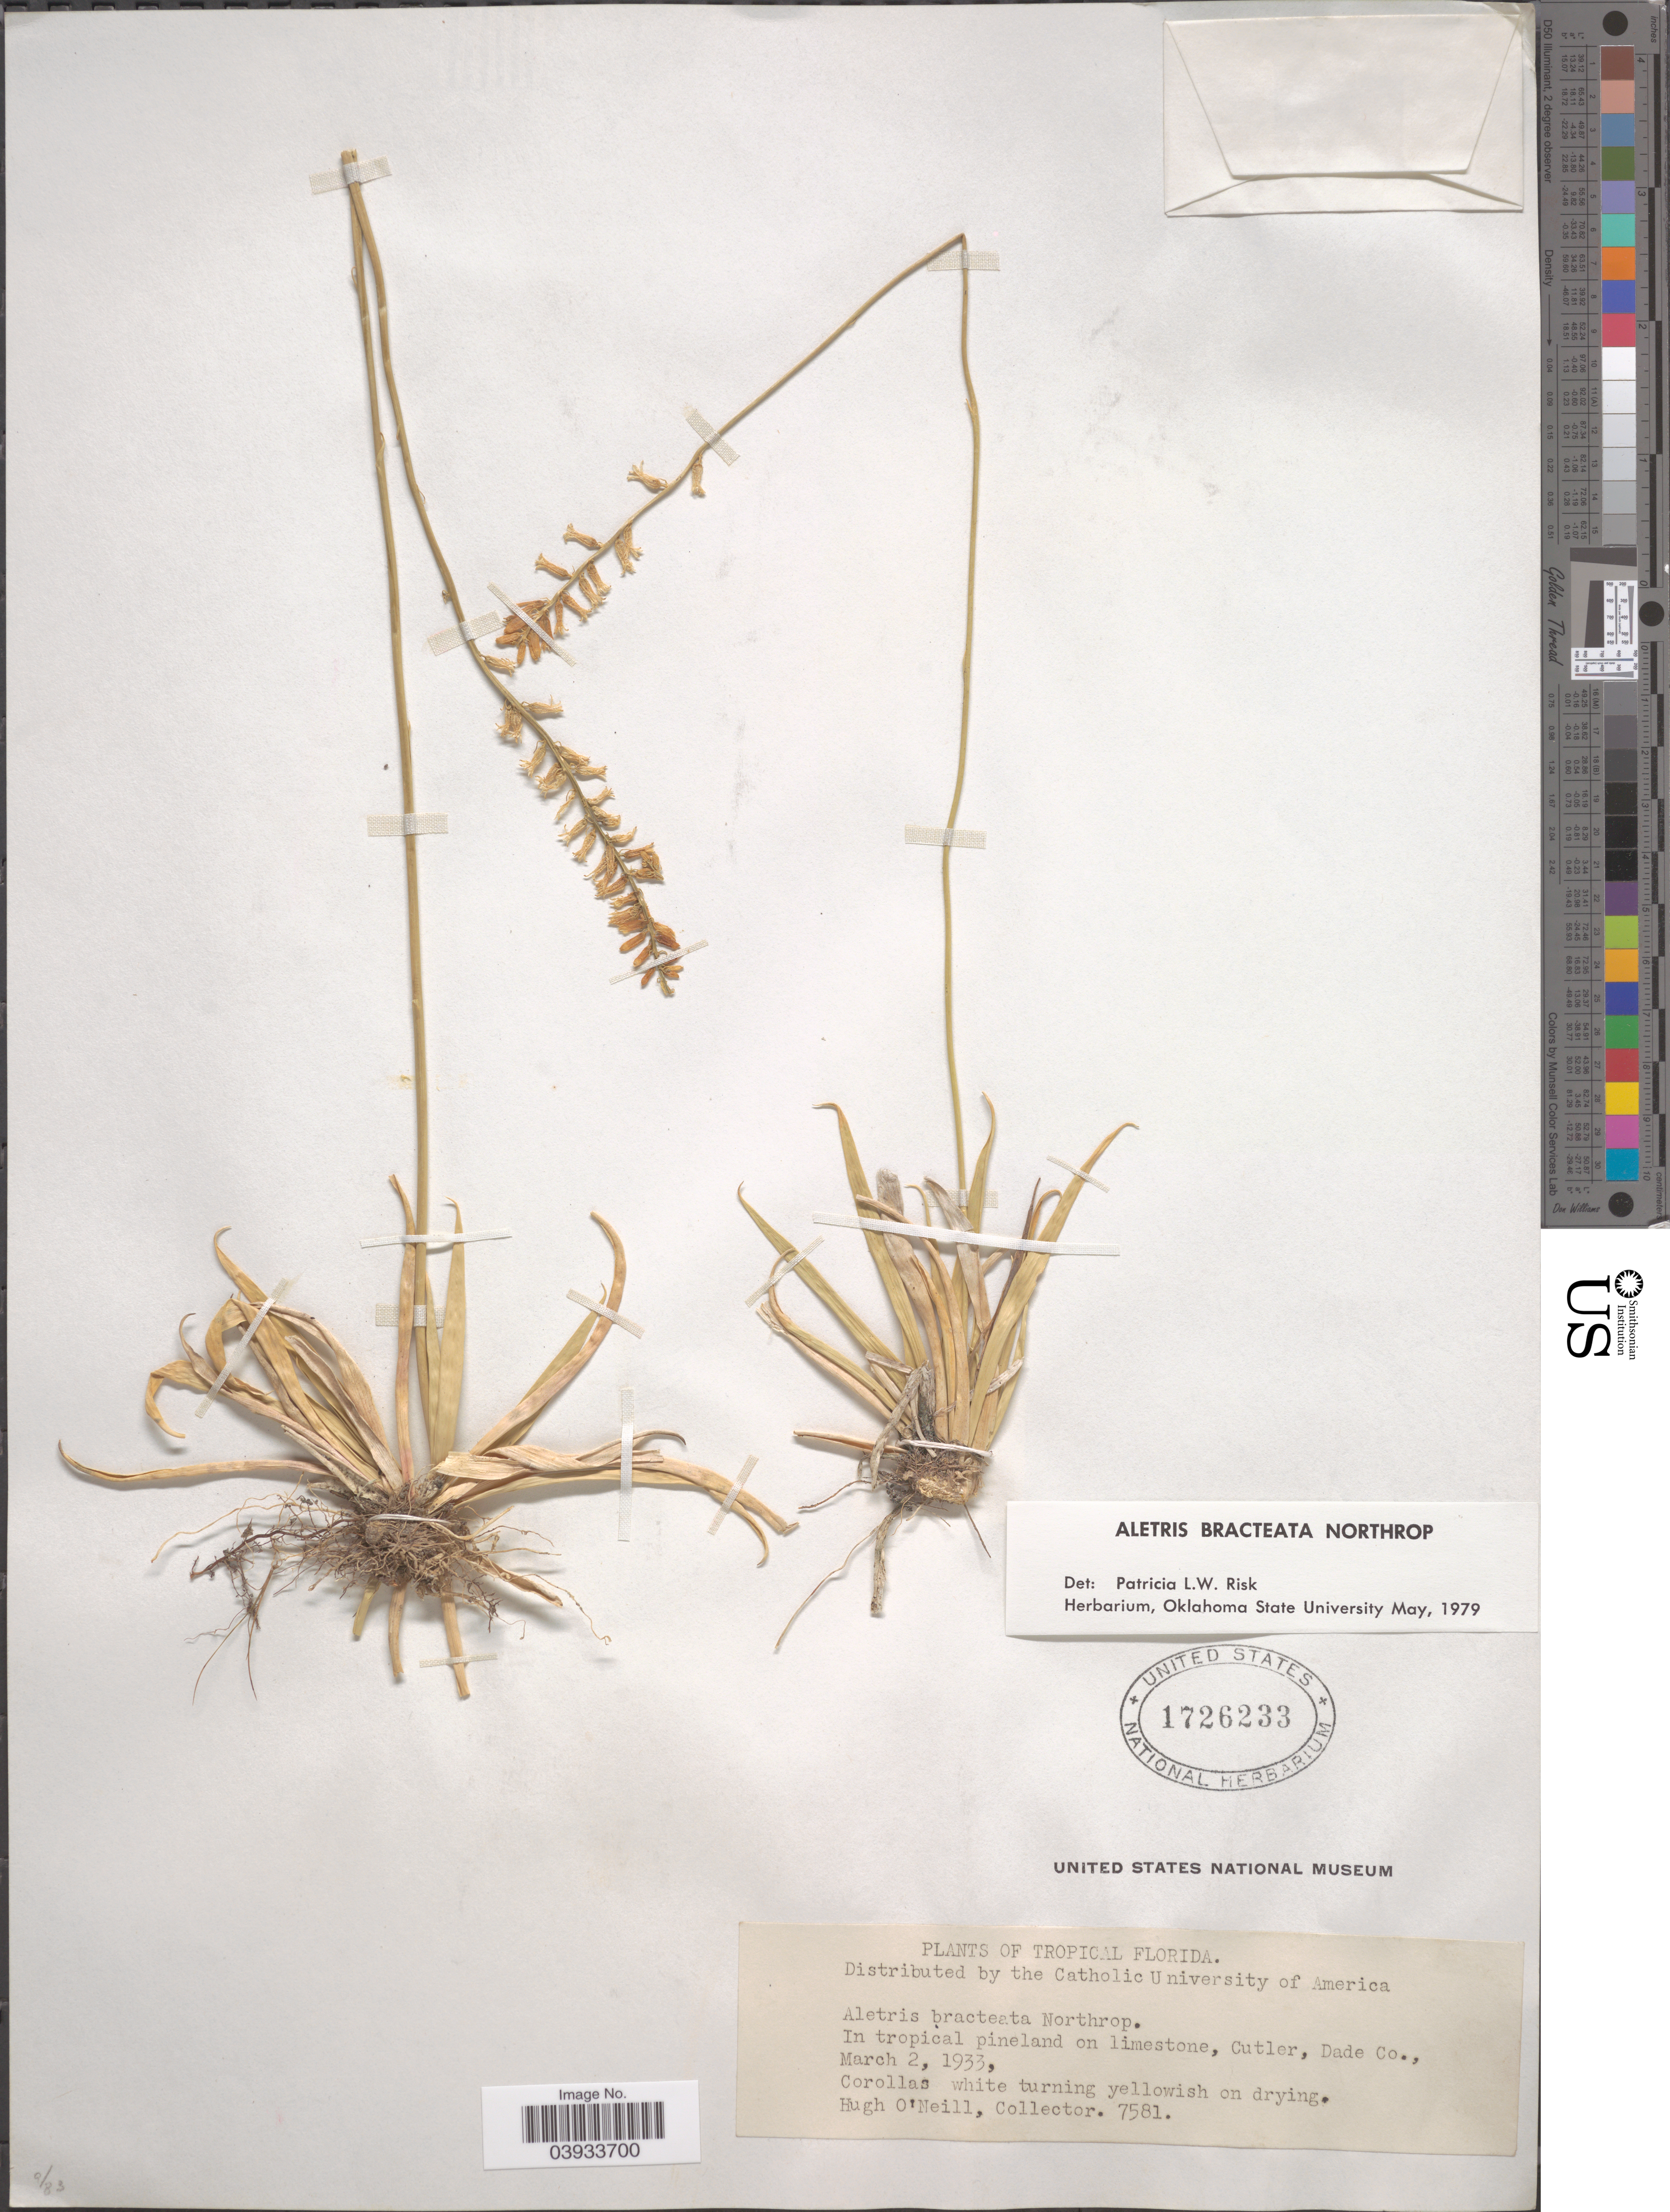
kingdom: Plantae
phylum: Tracheophyta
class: Liliopsida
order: Dioscoreales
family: Nartheciaceae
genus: Aletris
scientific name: Aletris bracteata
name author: Northr.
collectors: H. O'Neill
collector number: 7581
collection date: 1933-03-02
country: United States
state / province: Florida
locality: Tropical Florida. Cutler, Dade Co.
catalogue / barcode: US 1726233